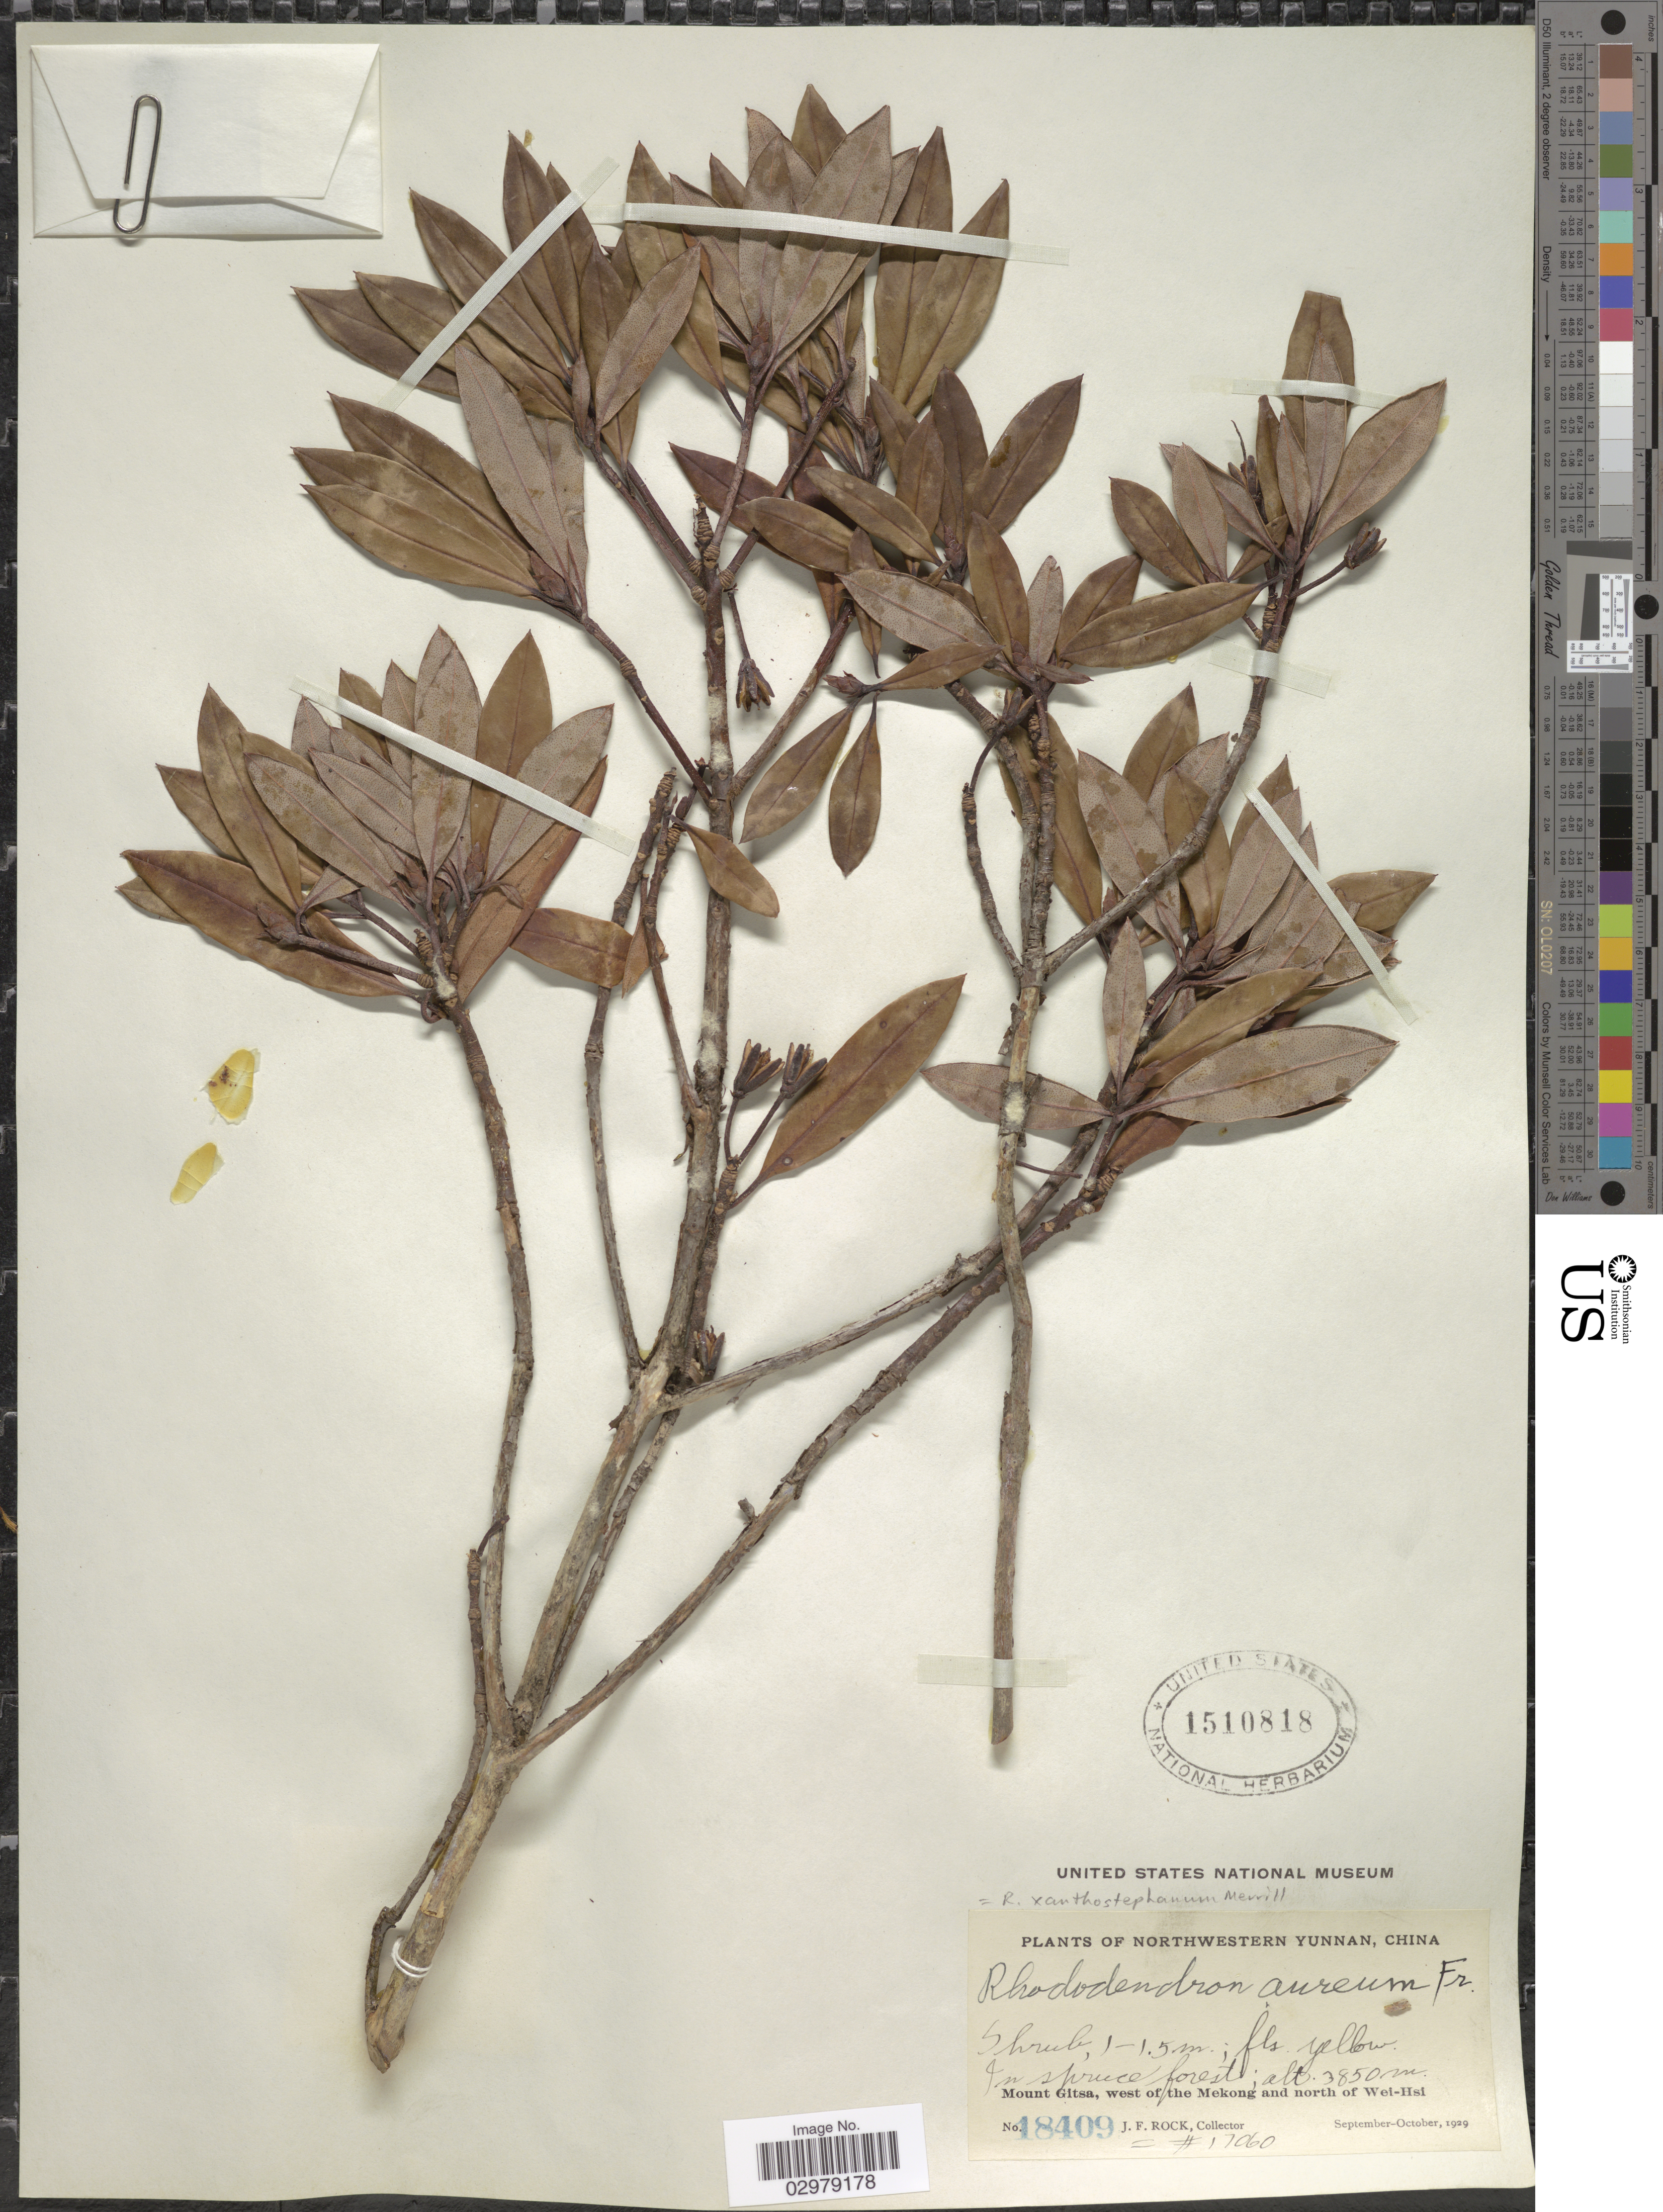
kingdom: Plantae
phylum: Tracheophyta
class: Magnoliopsida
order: Ericales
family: Ericaceae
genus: Rhododendron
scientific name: Rhododendron xanthostephanum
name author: Merr.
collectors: J. Rock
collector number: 18409/17060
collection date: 1929-09/1929-10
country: China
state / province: Yunnan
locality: Northwestern Yunnan. In spruce forest. Mount Gitsa, west of the Mekong and north of Wei-Hsi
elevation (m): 3850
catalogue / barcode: US 1510818